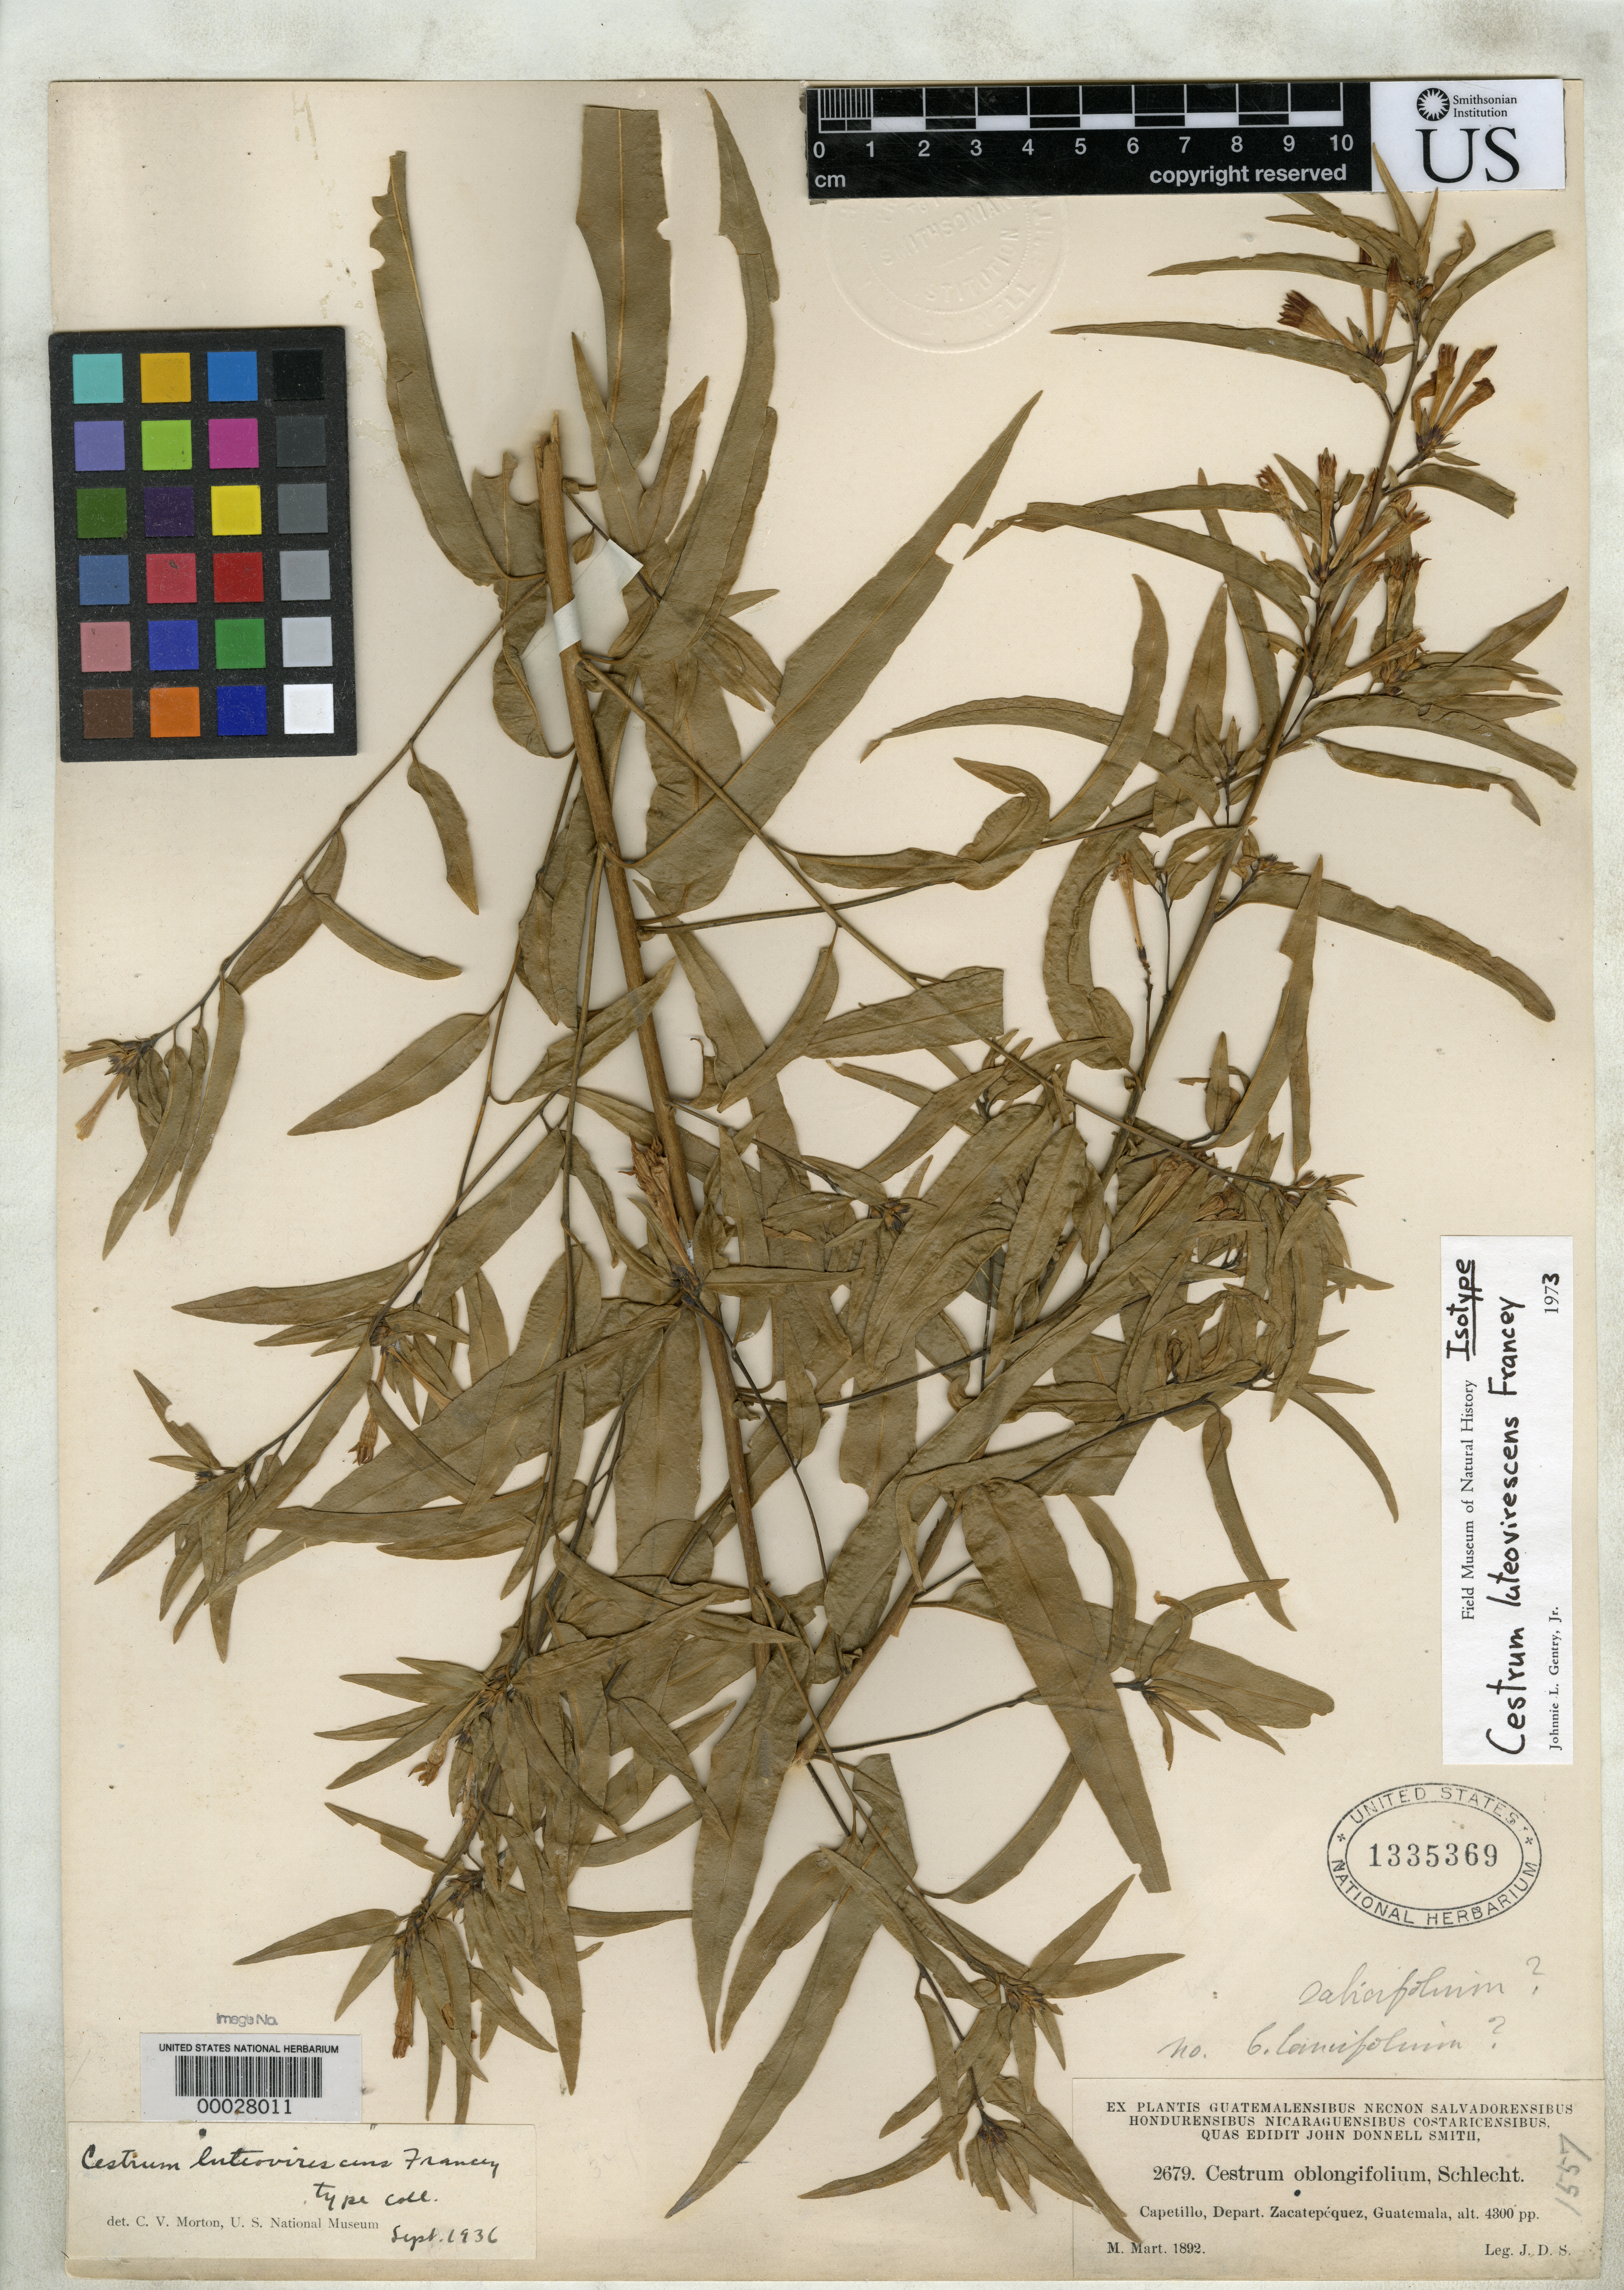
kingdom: Plantae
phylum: Tracheophyta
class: Magnoliopsida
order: Solanales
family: Solanaceae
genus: Cestrum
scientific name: Cestrum luteo-virescens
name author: Francey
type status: Isotype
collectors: J. Donnell Smith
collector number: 2679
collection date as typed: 1892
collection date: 1892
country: Guatemala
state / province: Sacatepéquez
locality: Capetillo.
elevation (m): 1311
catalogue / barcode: US 1335369